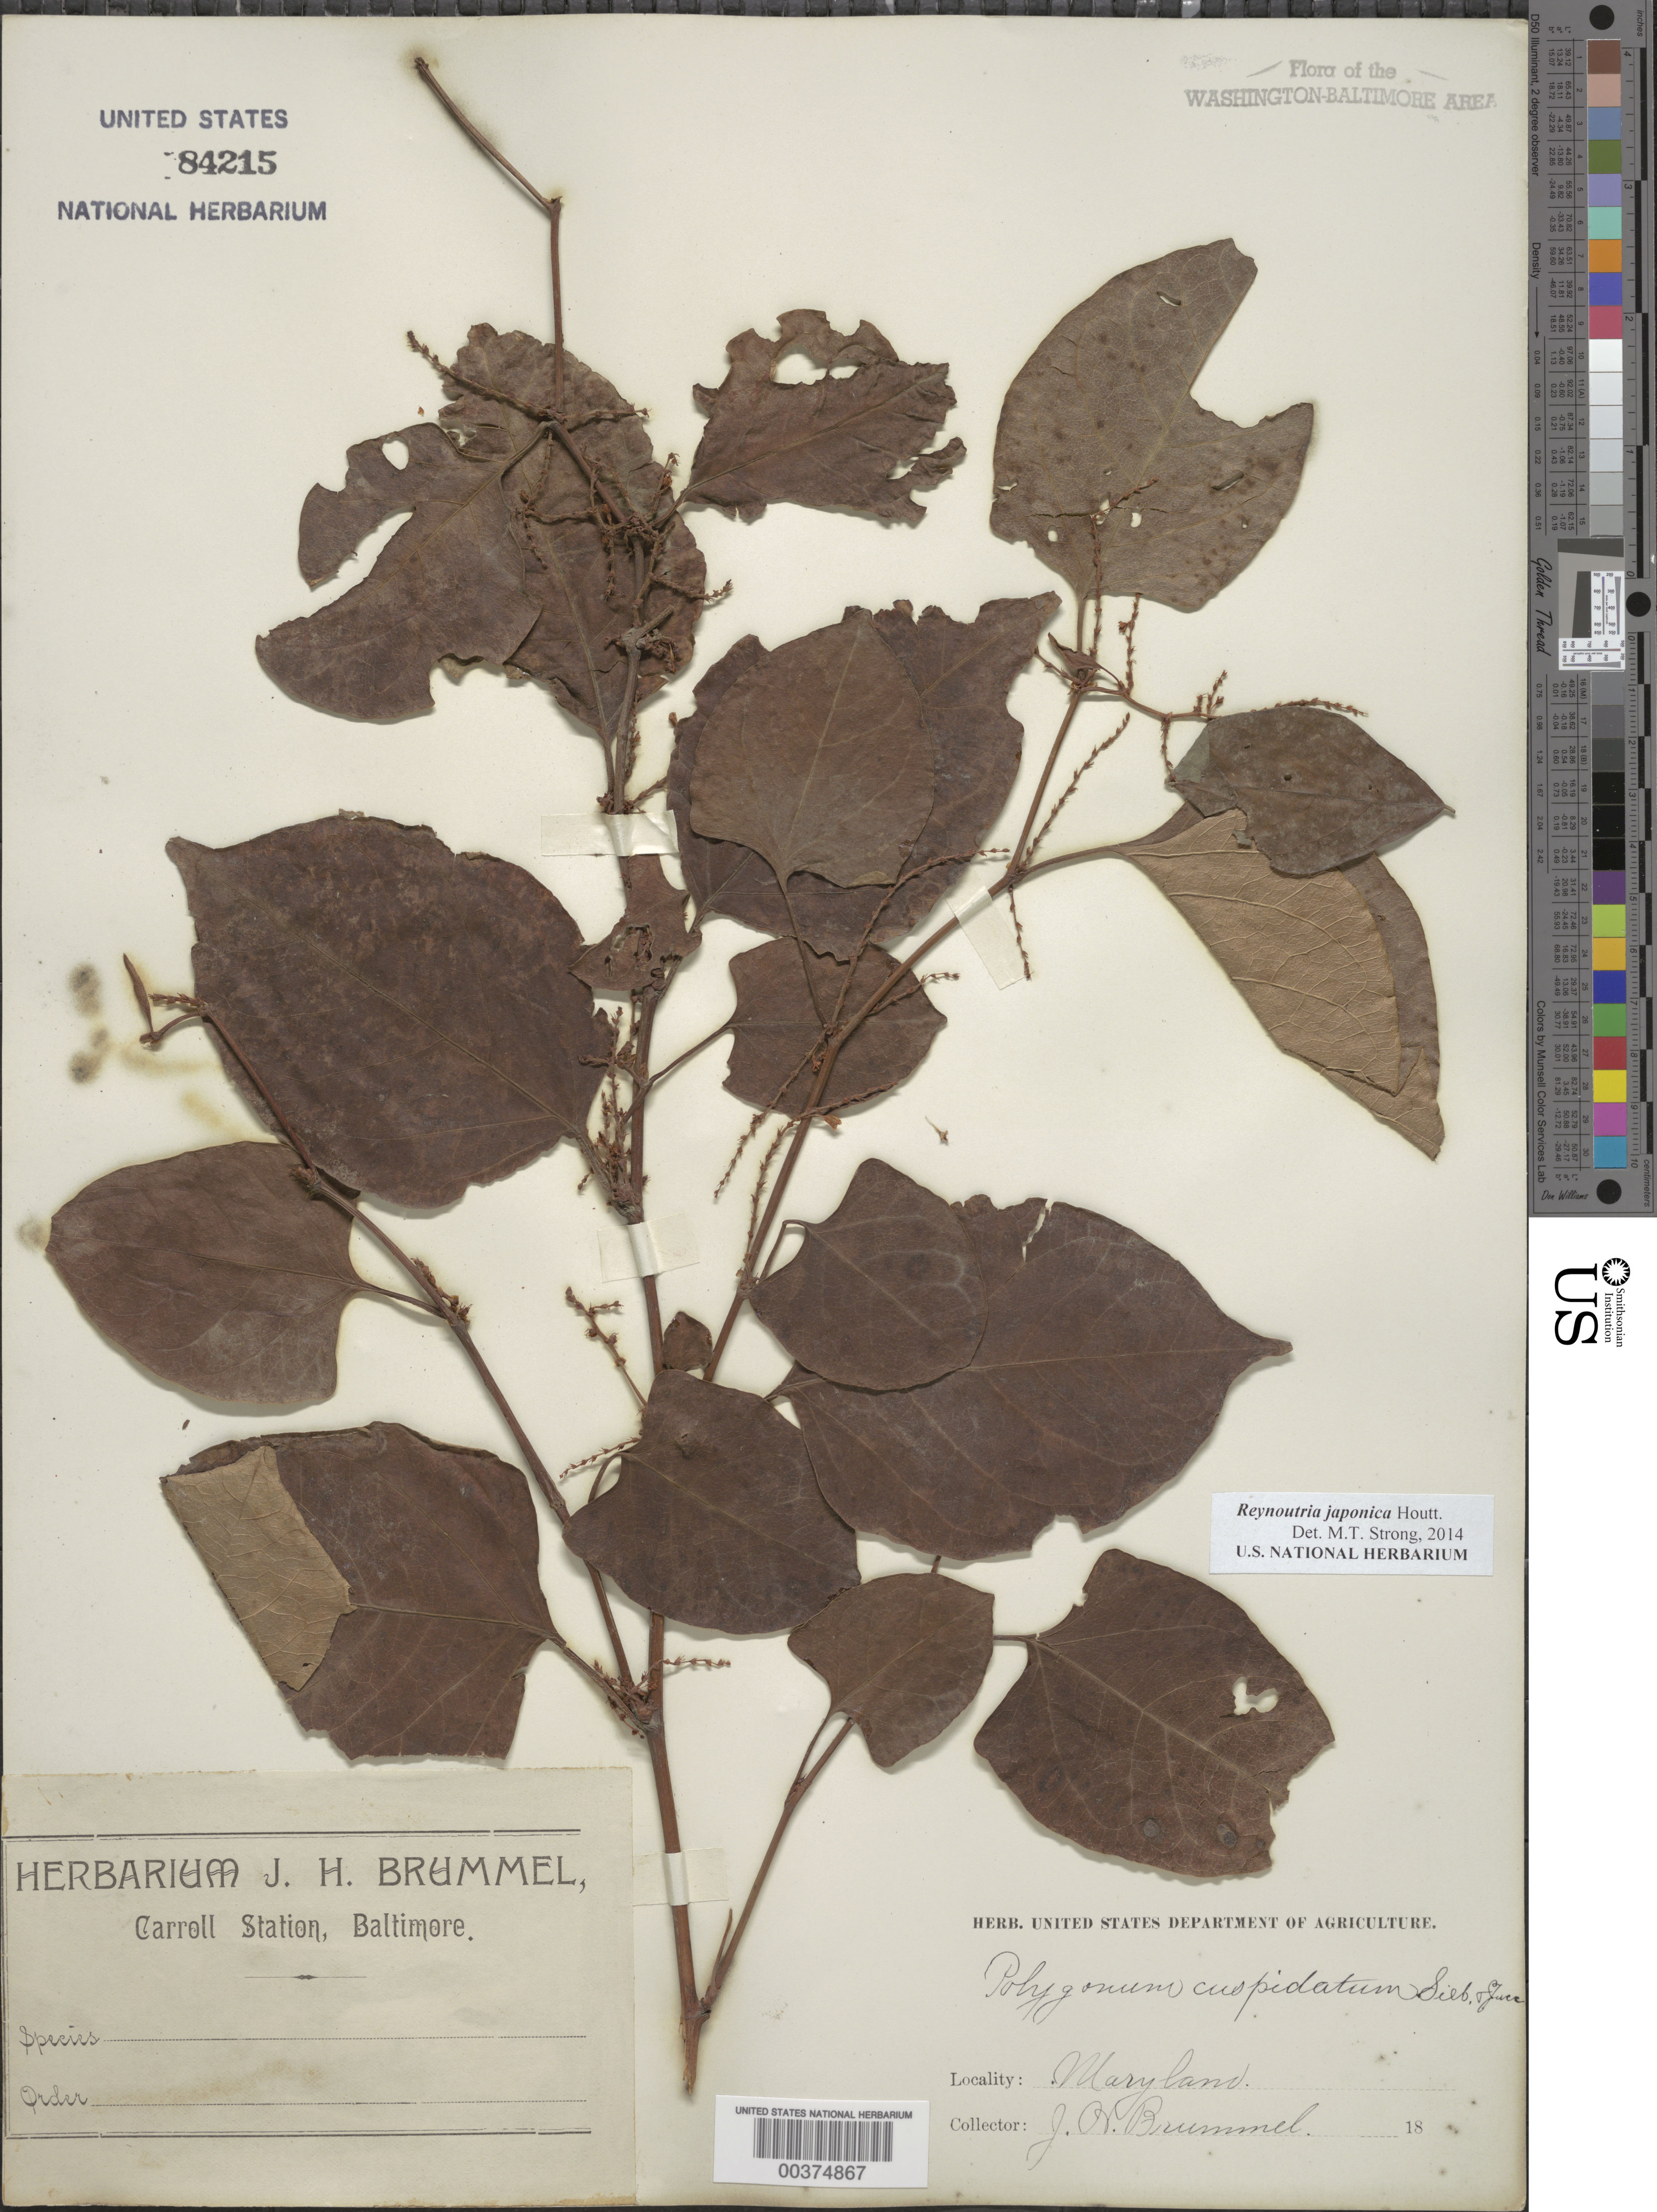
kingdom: Plantae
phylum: Tracheophyta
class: Magnoliopsida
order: Caryophyllales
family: Polygonaceae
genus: Reynoutria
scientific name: Reynoutria japonica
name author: Houtt.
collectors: H. Brunnel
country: United States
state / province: Maryland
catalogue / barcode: US 84215